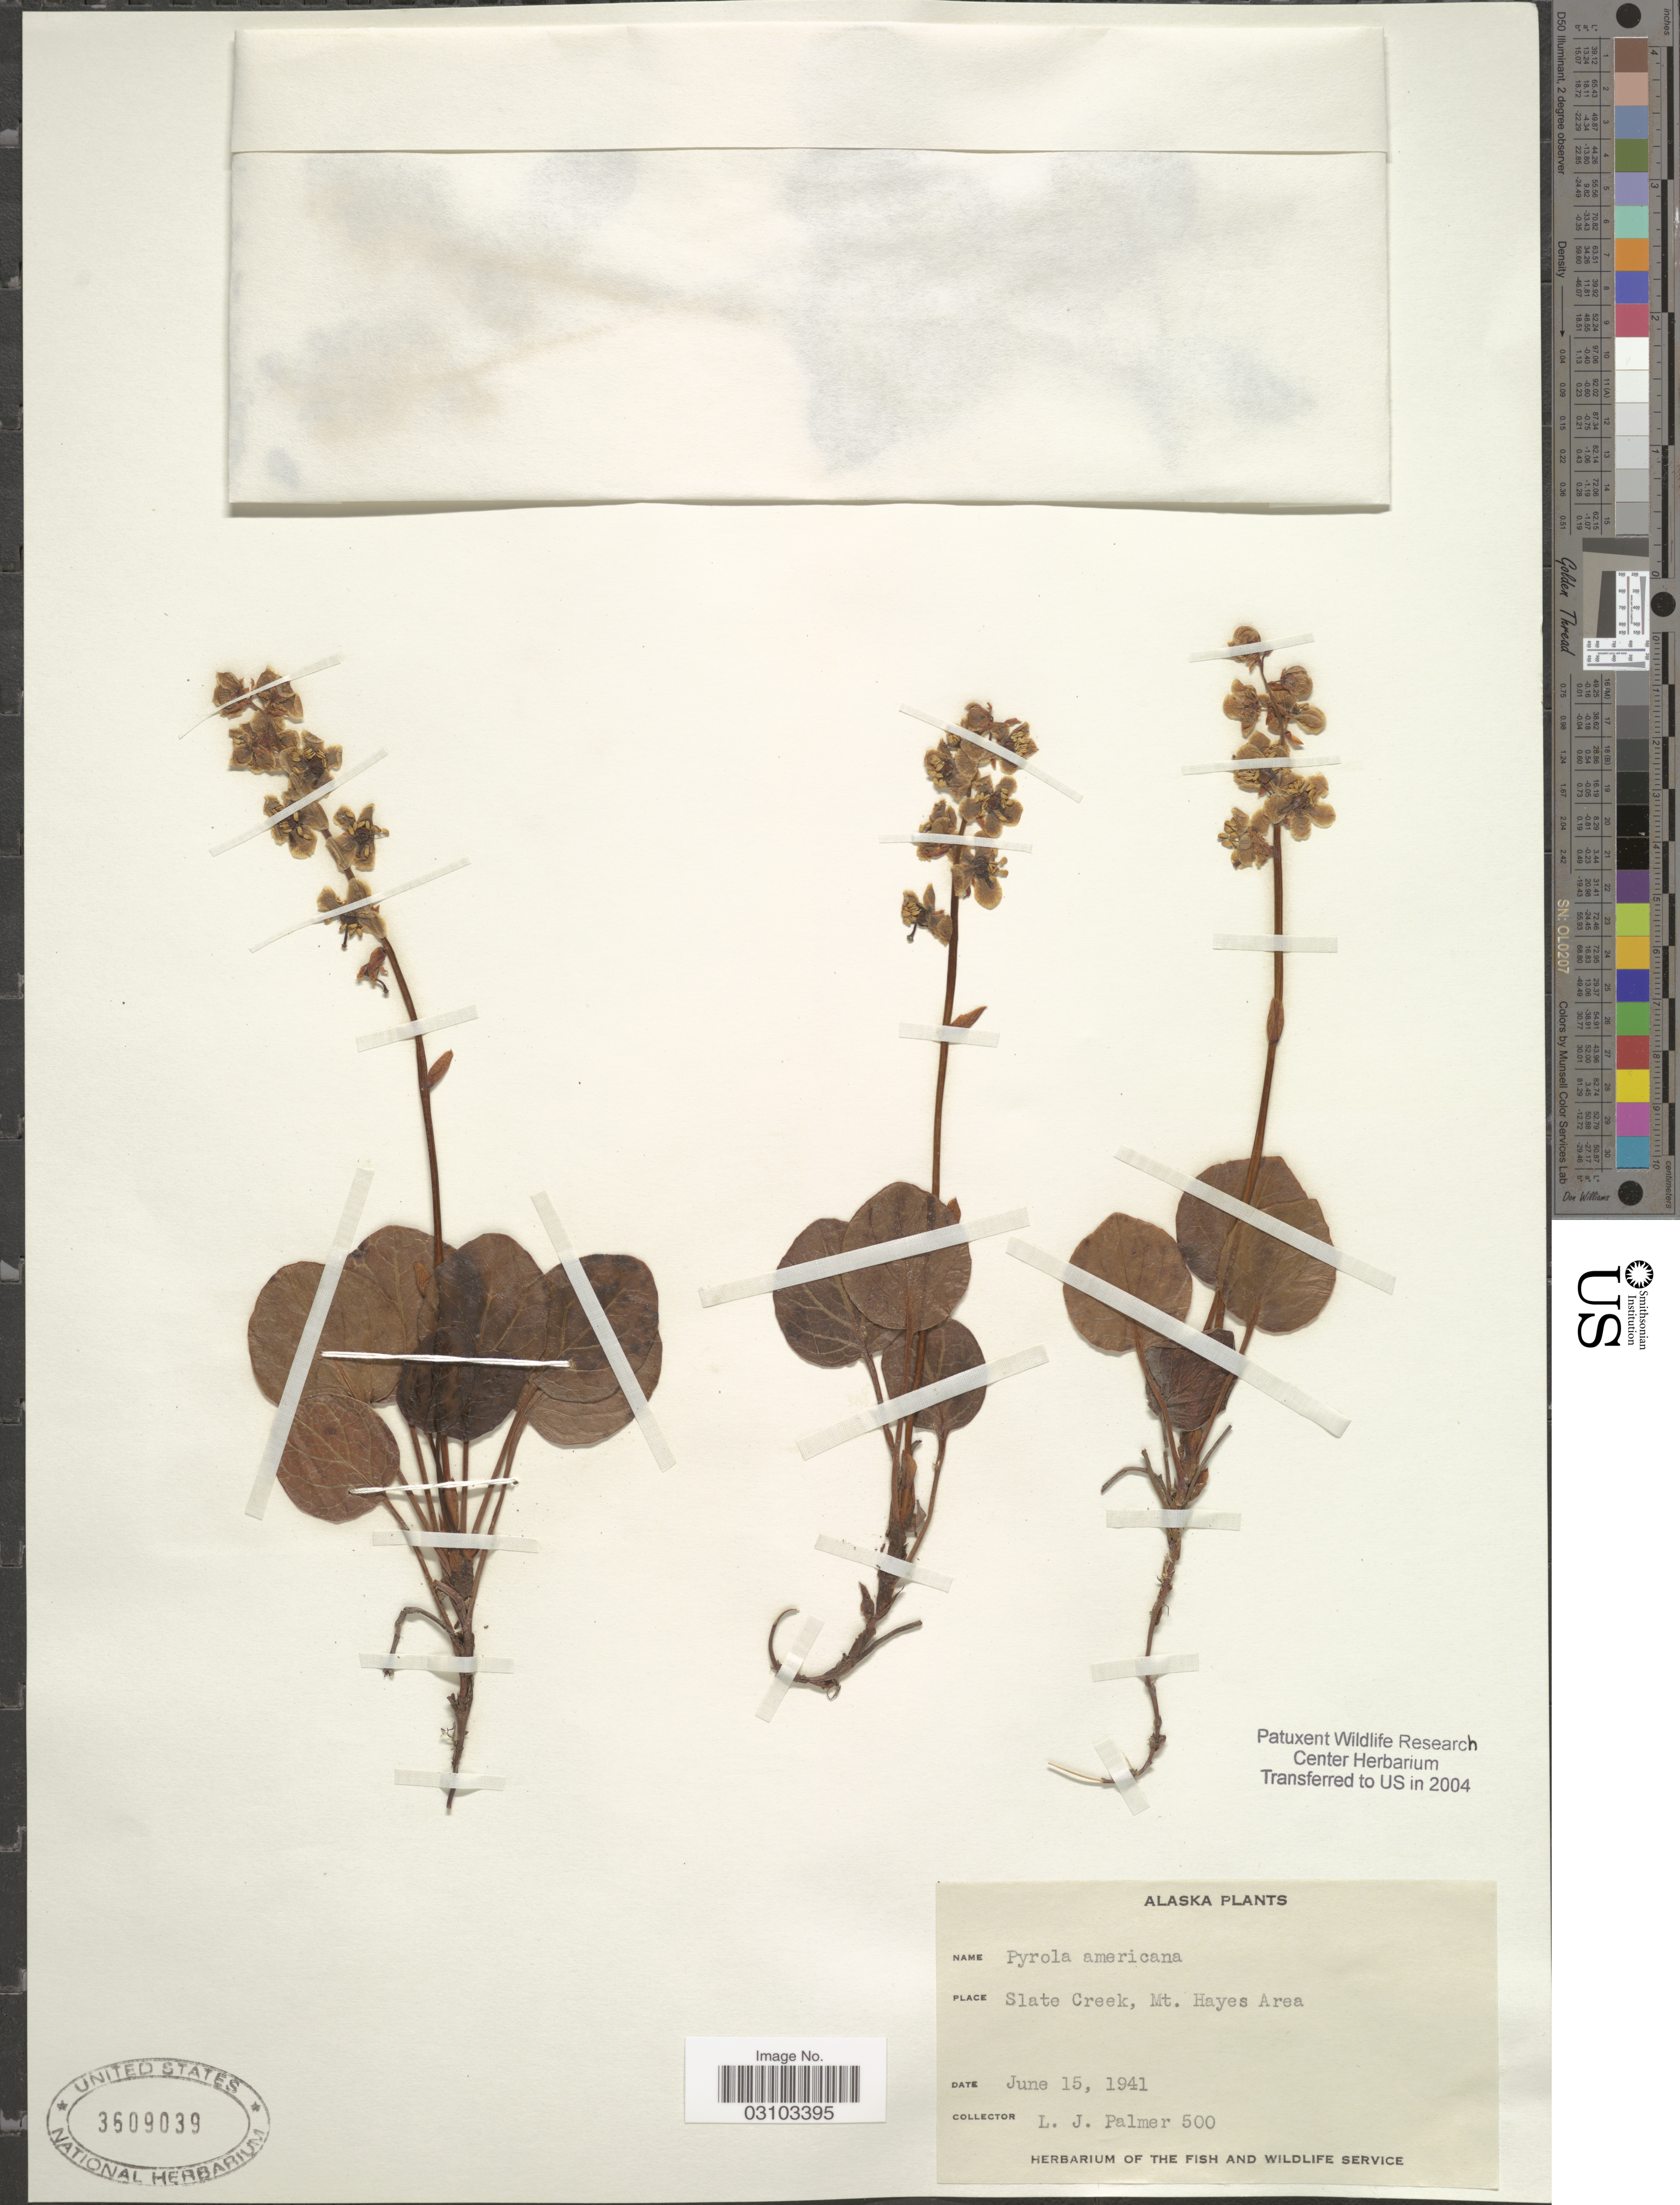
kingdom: Plantae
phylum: Tracheophyta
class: Magnoliopsida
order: Ericales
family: Ericaceae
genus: Pyrola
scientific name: Pyrola americana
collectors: L. J. Palmer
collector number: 500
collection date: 1941-06-15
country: United States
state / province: Alaska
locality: Slate Creek, Mt. Hayes area.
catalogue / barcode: US 3609039